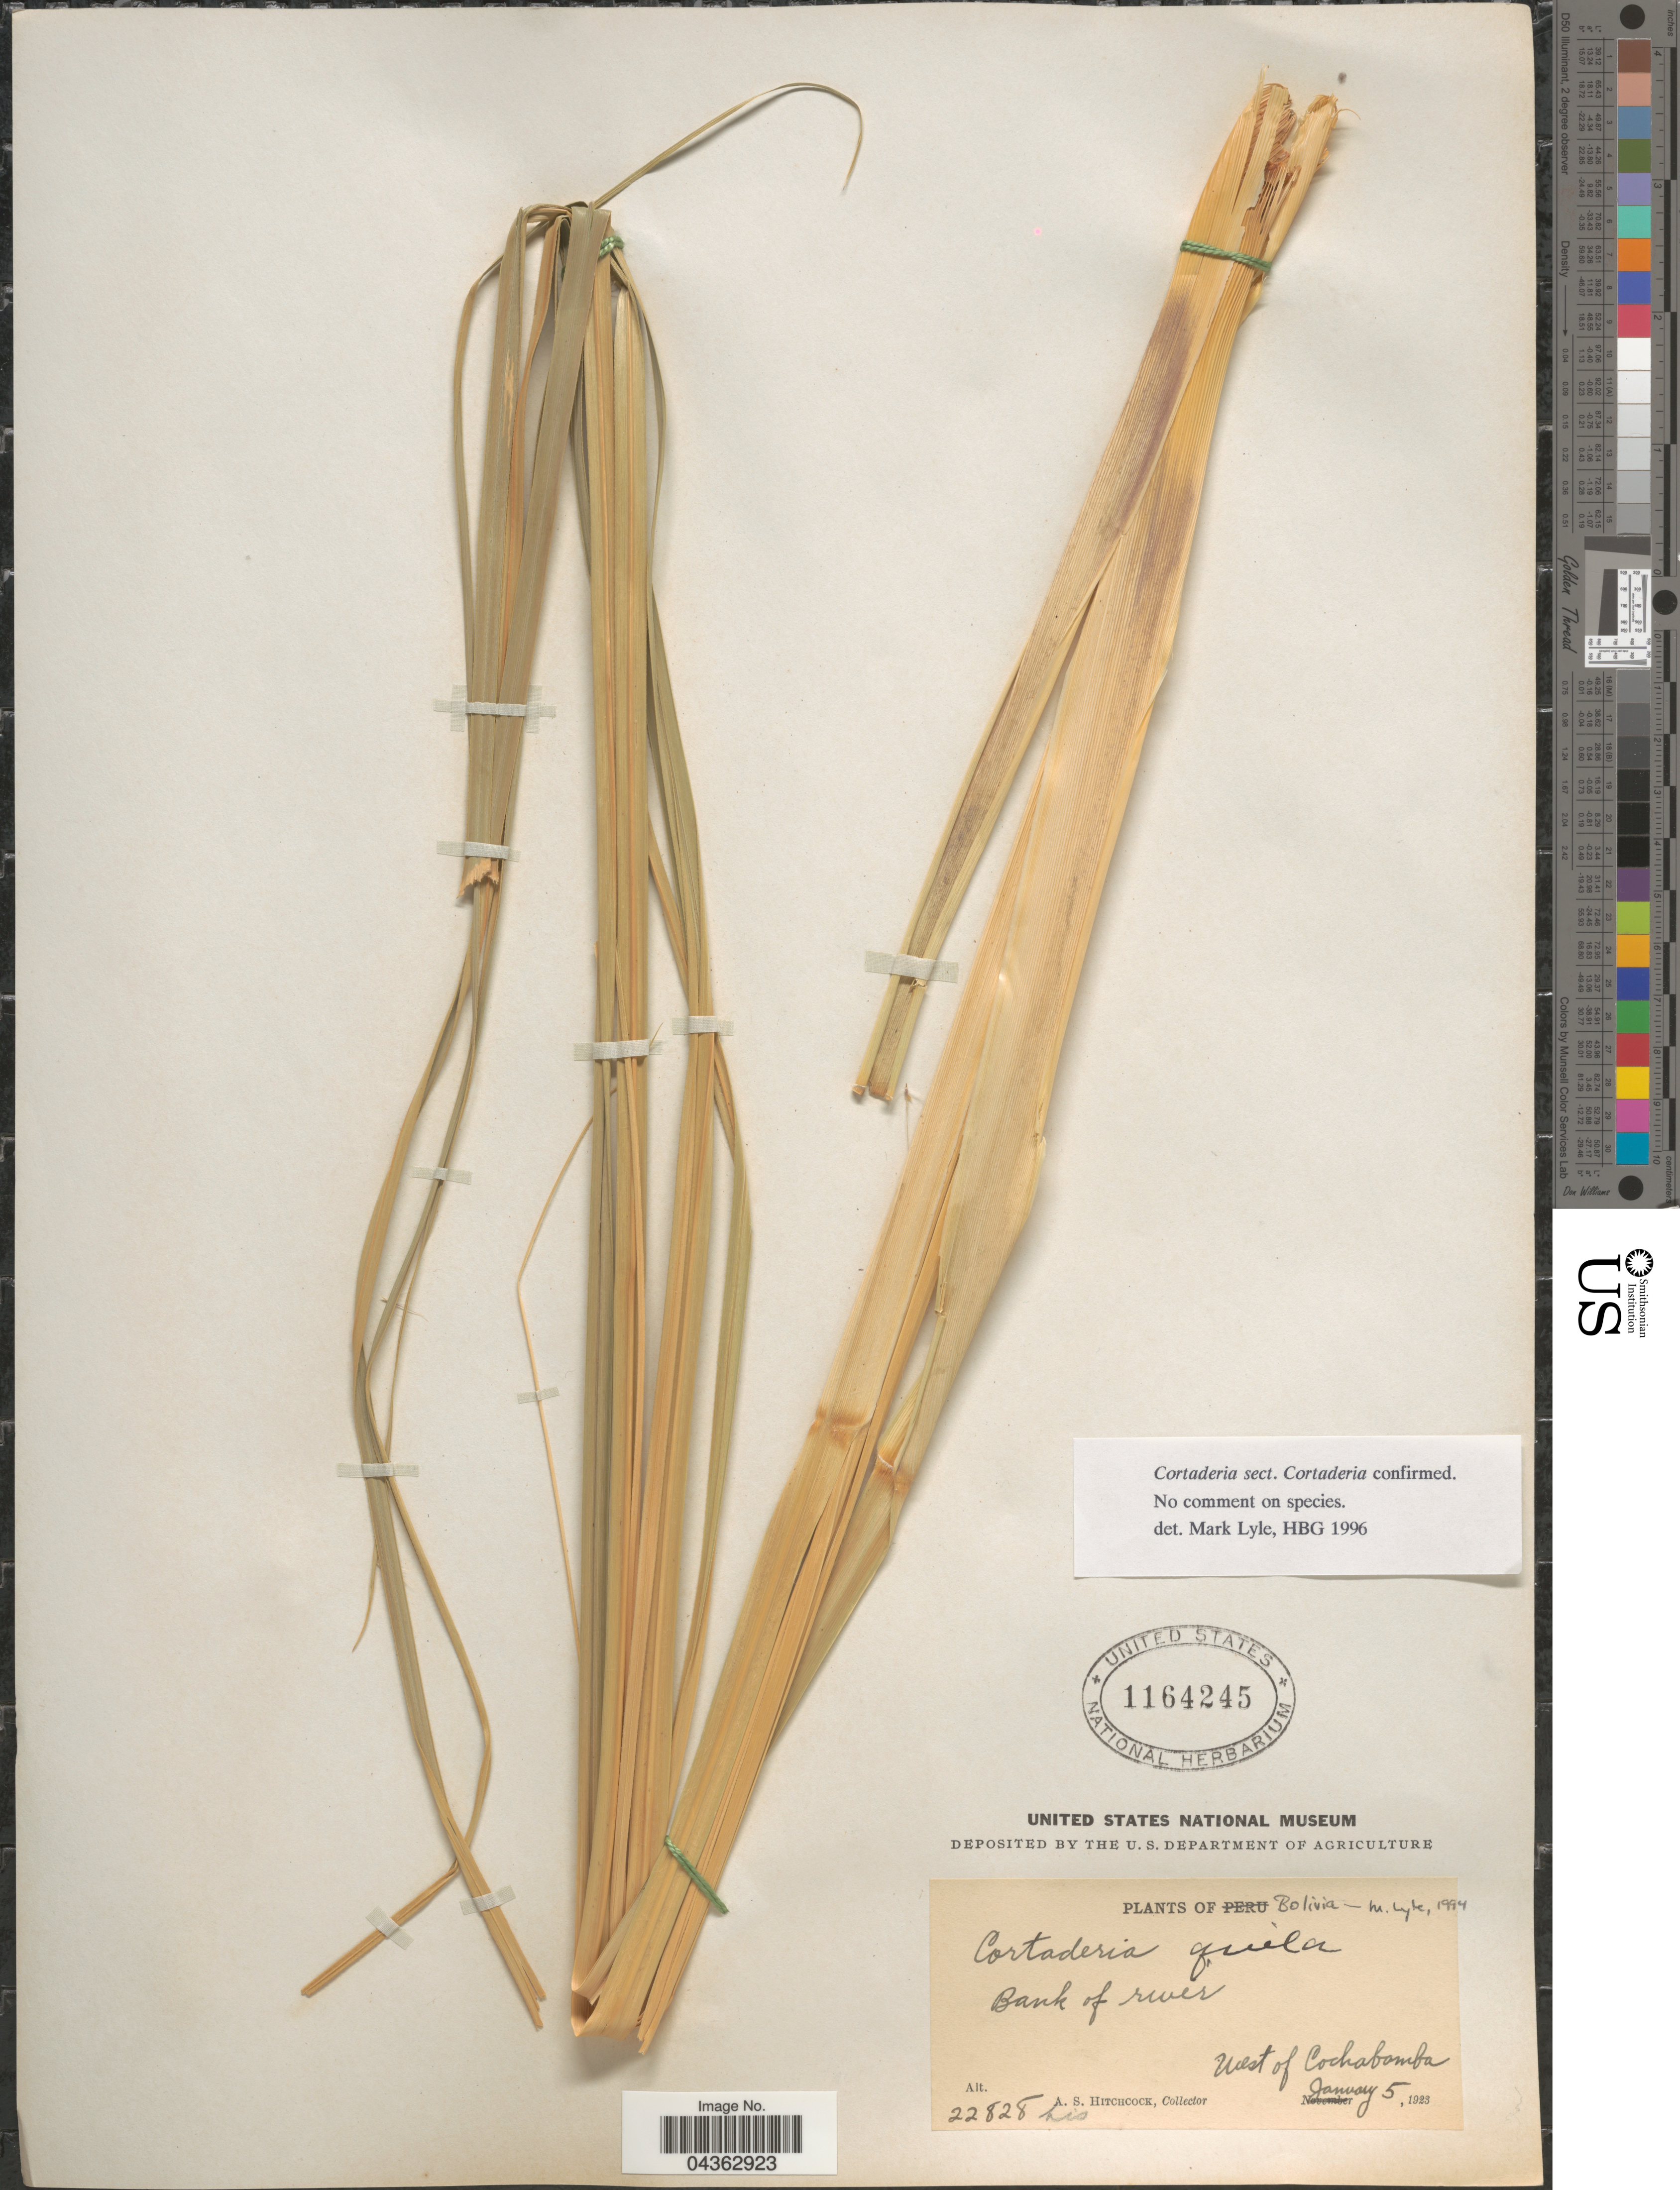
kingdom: Plantae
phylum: Tracheophyta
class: Liliopsida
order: Poales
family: Poaceae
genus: Cortaderia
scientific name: Cortaderia speciosa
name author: (Nees) Stapf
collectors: A. S. Hitchcock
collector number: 22828bis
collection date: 1923-01-05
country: Bolivia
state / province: Cochabamba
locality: West of Cochabamba.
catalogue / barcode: US 1164245